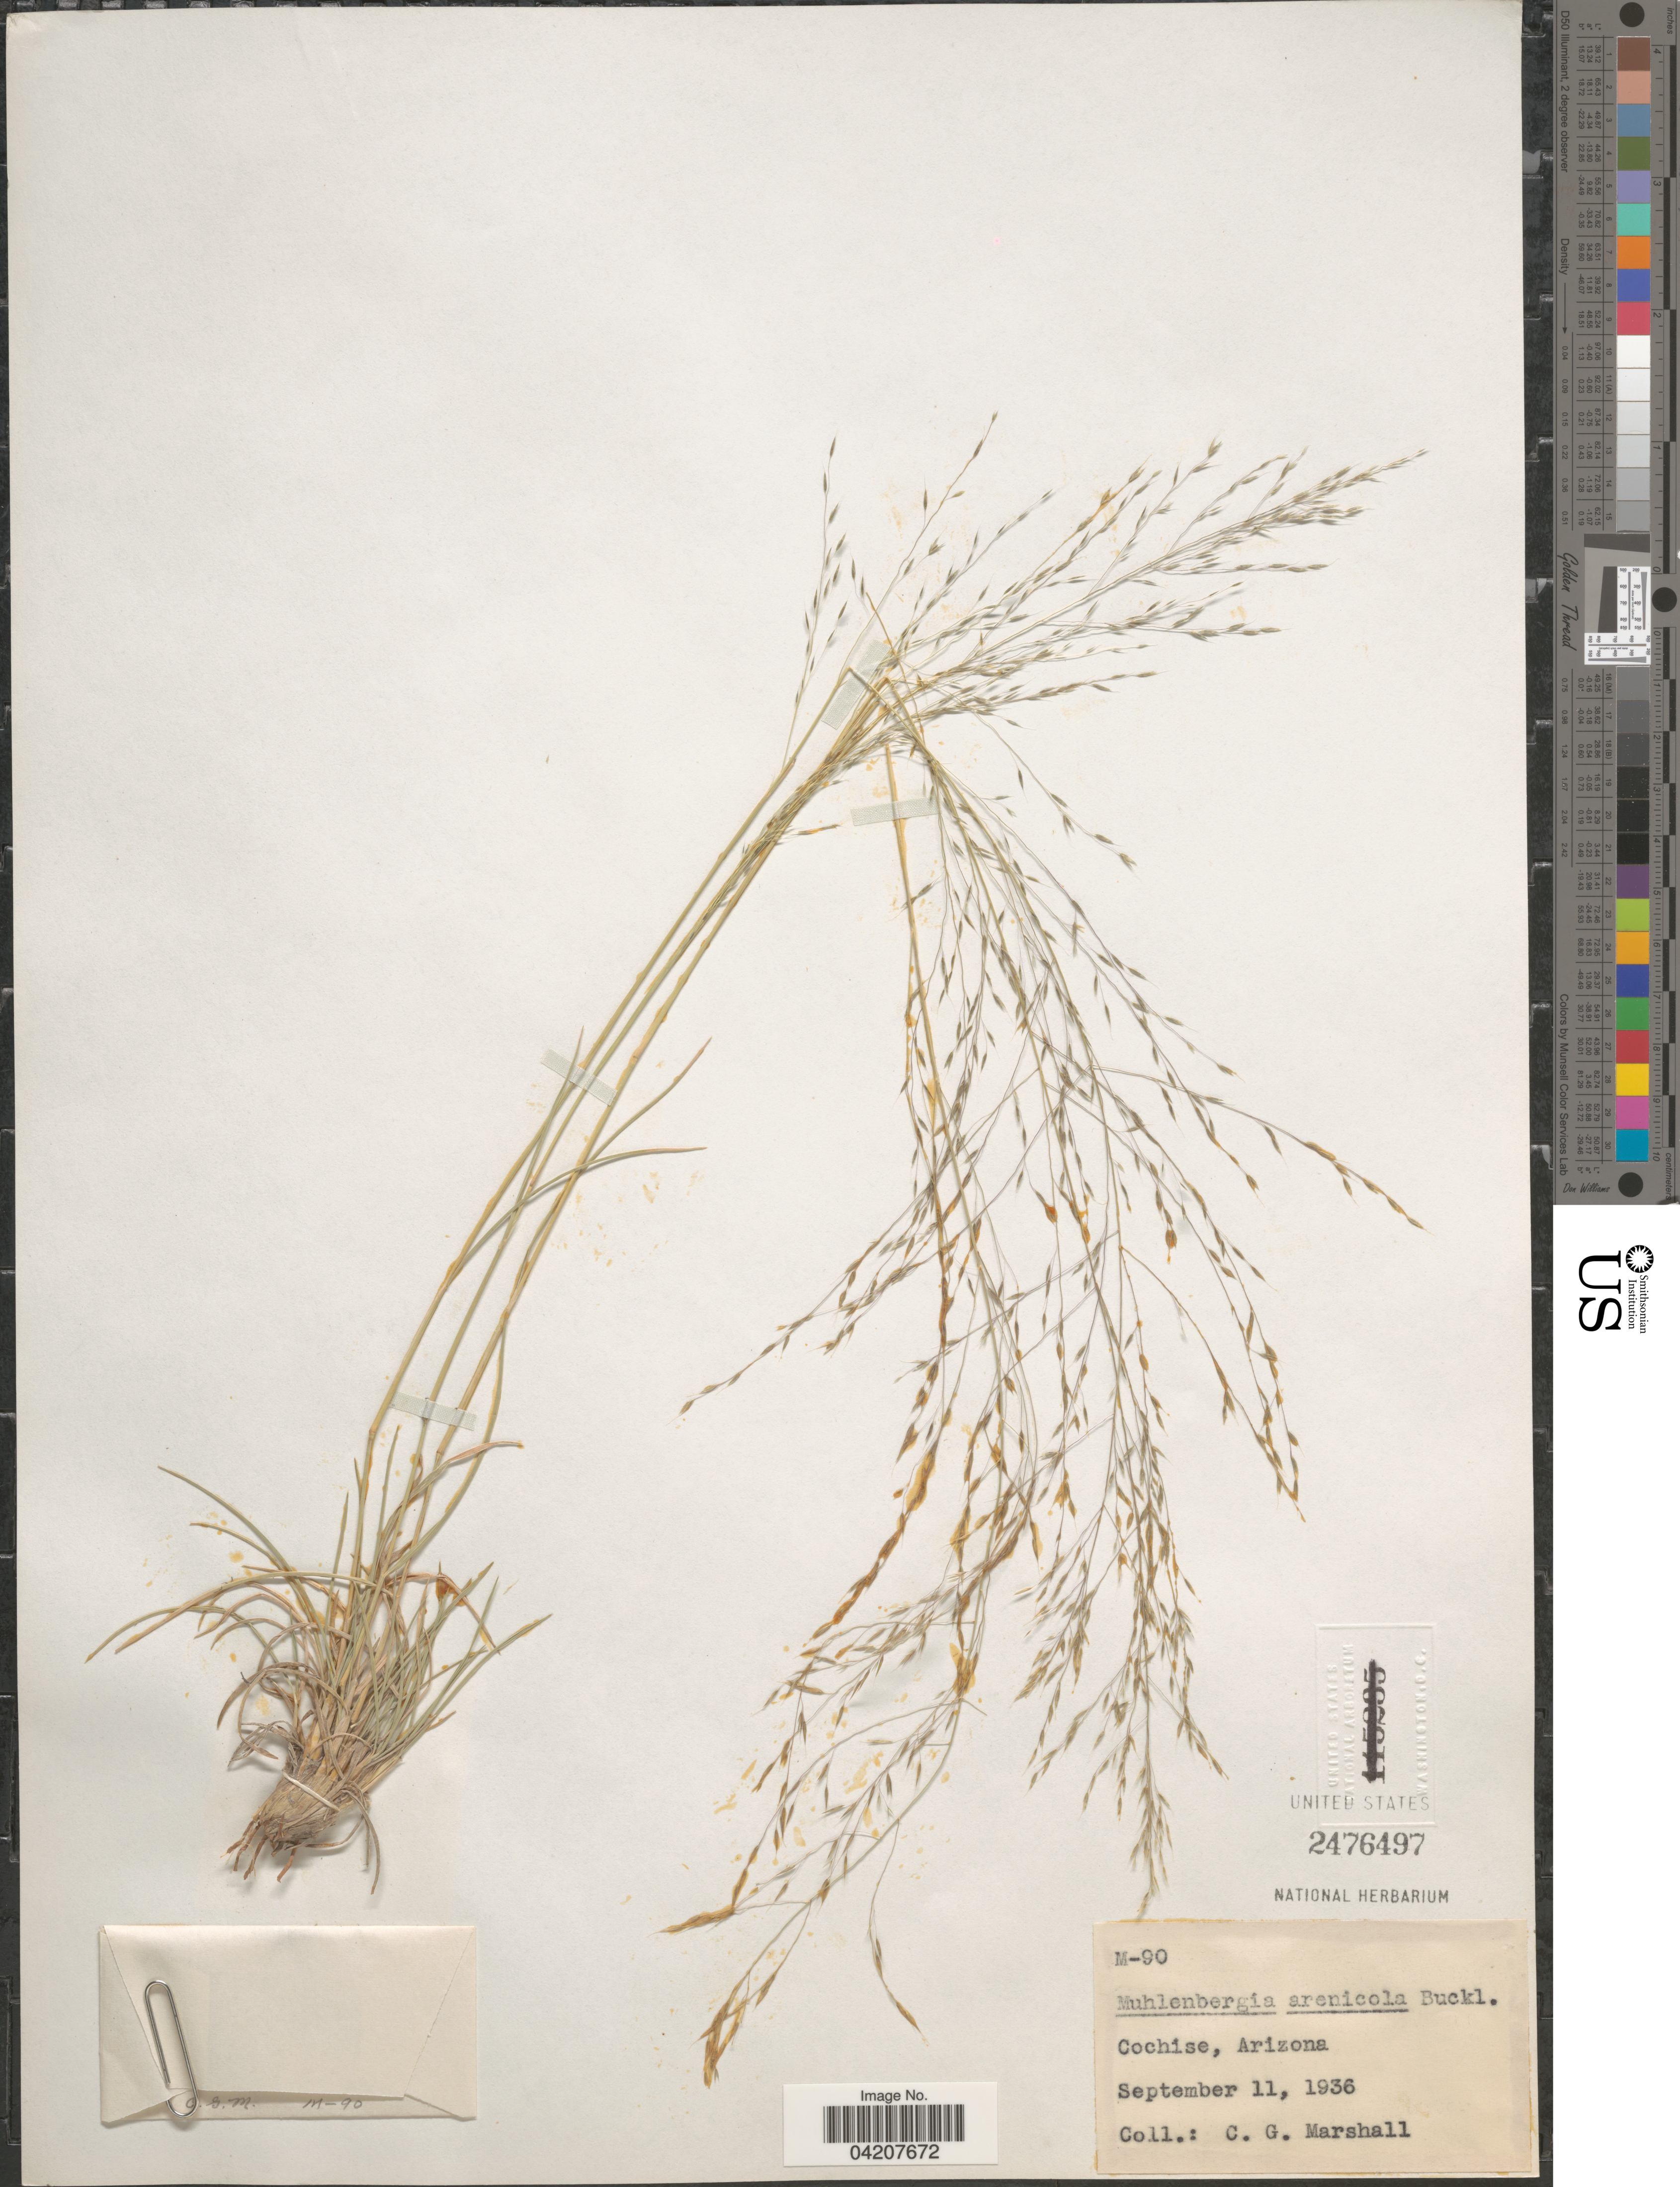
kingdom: Plantae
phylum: Tracheophyta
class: Liliopsida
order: Poales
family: Poaceae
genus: Muhlenbergia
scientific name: Muhlenbergia arenicola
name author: Buckley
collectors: C. Marshall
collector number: M-90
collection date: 1936-09-11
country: United States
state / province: Arizona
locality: Cochise.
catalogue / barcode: US 2476497